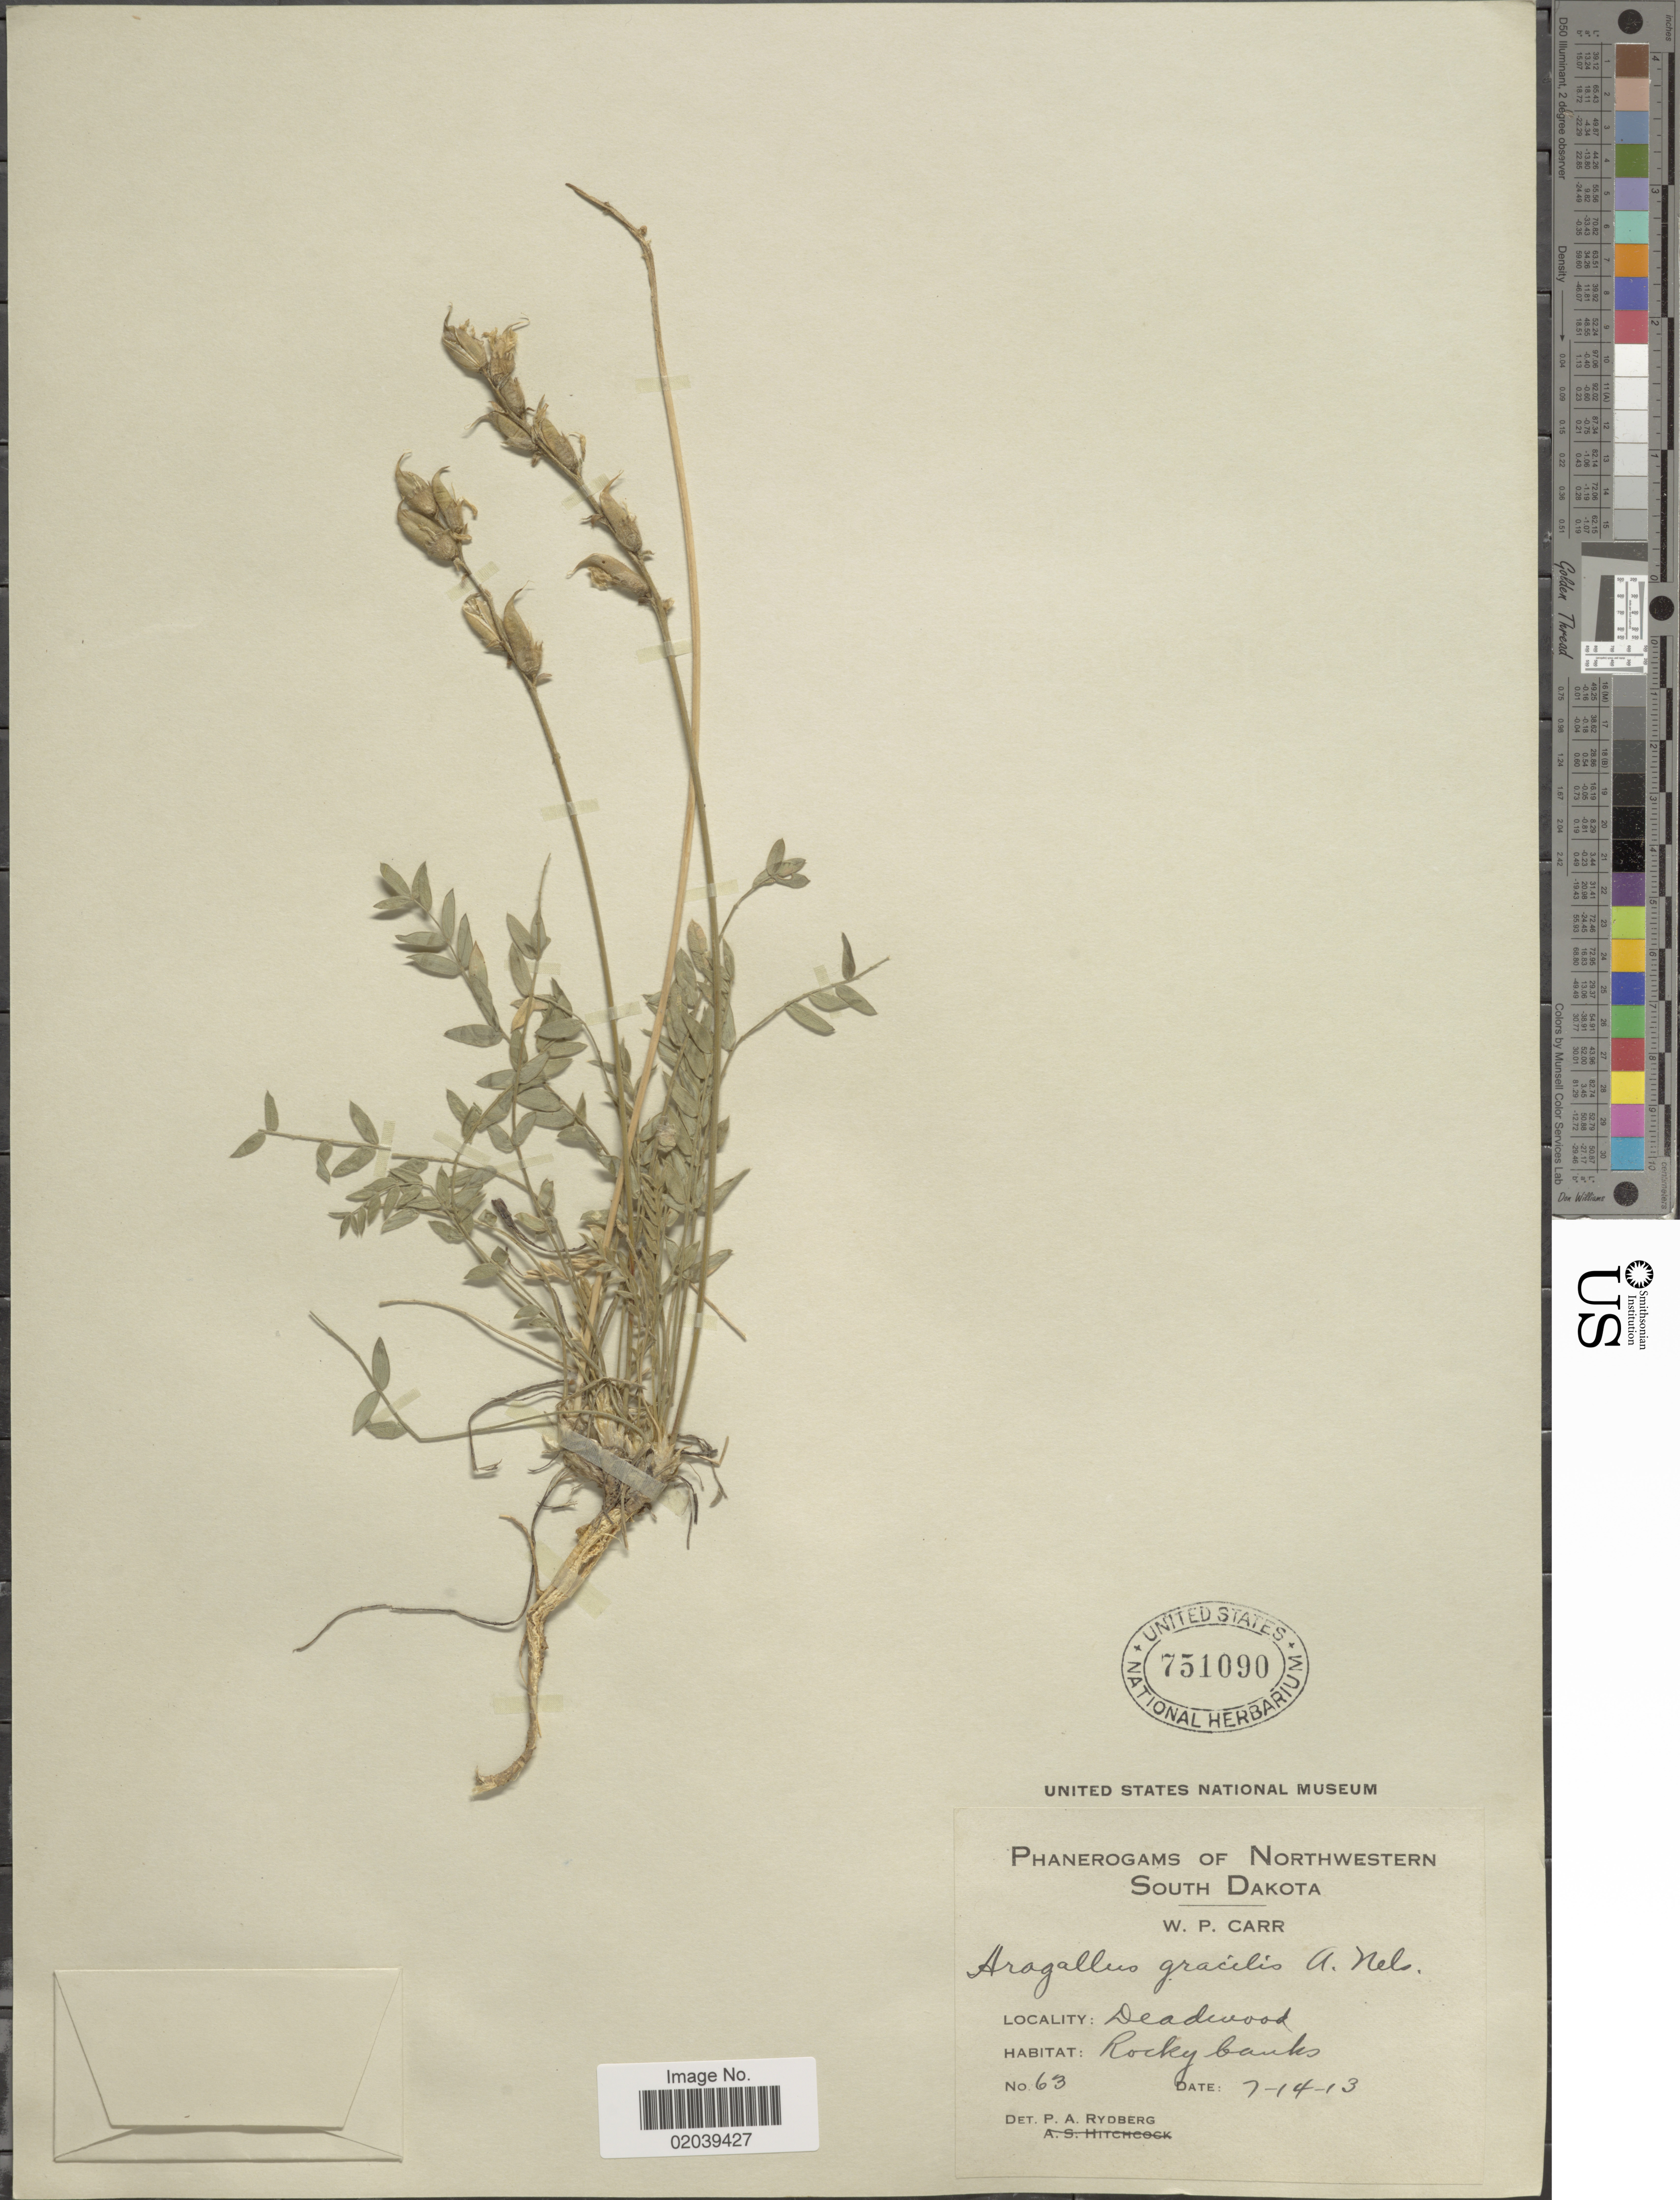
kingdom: Plantae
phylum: Tracheophyta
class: Magnoliopsida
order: Fabales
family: Fabaceae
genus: Oxytropis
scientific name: Oxytropis campestris var. gracilis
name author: (A. Nelson) Barneby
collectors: W. Carr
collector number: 63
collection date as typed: Transcribed d/m/y: 14/7/13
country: United States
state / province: South Dakota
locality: Northwestern South Dakota. Deadwood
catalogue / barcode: US 751090